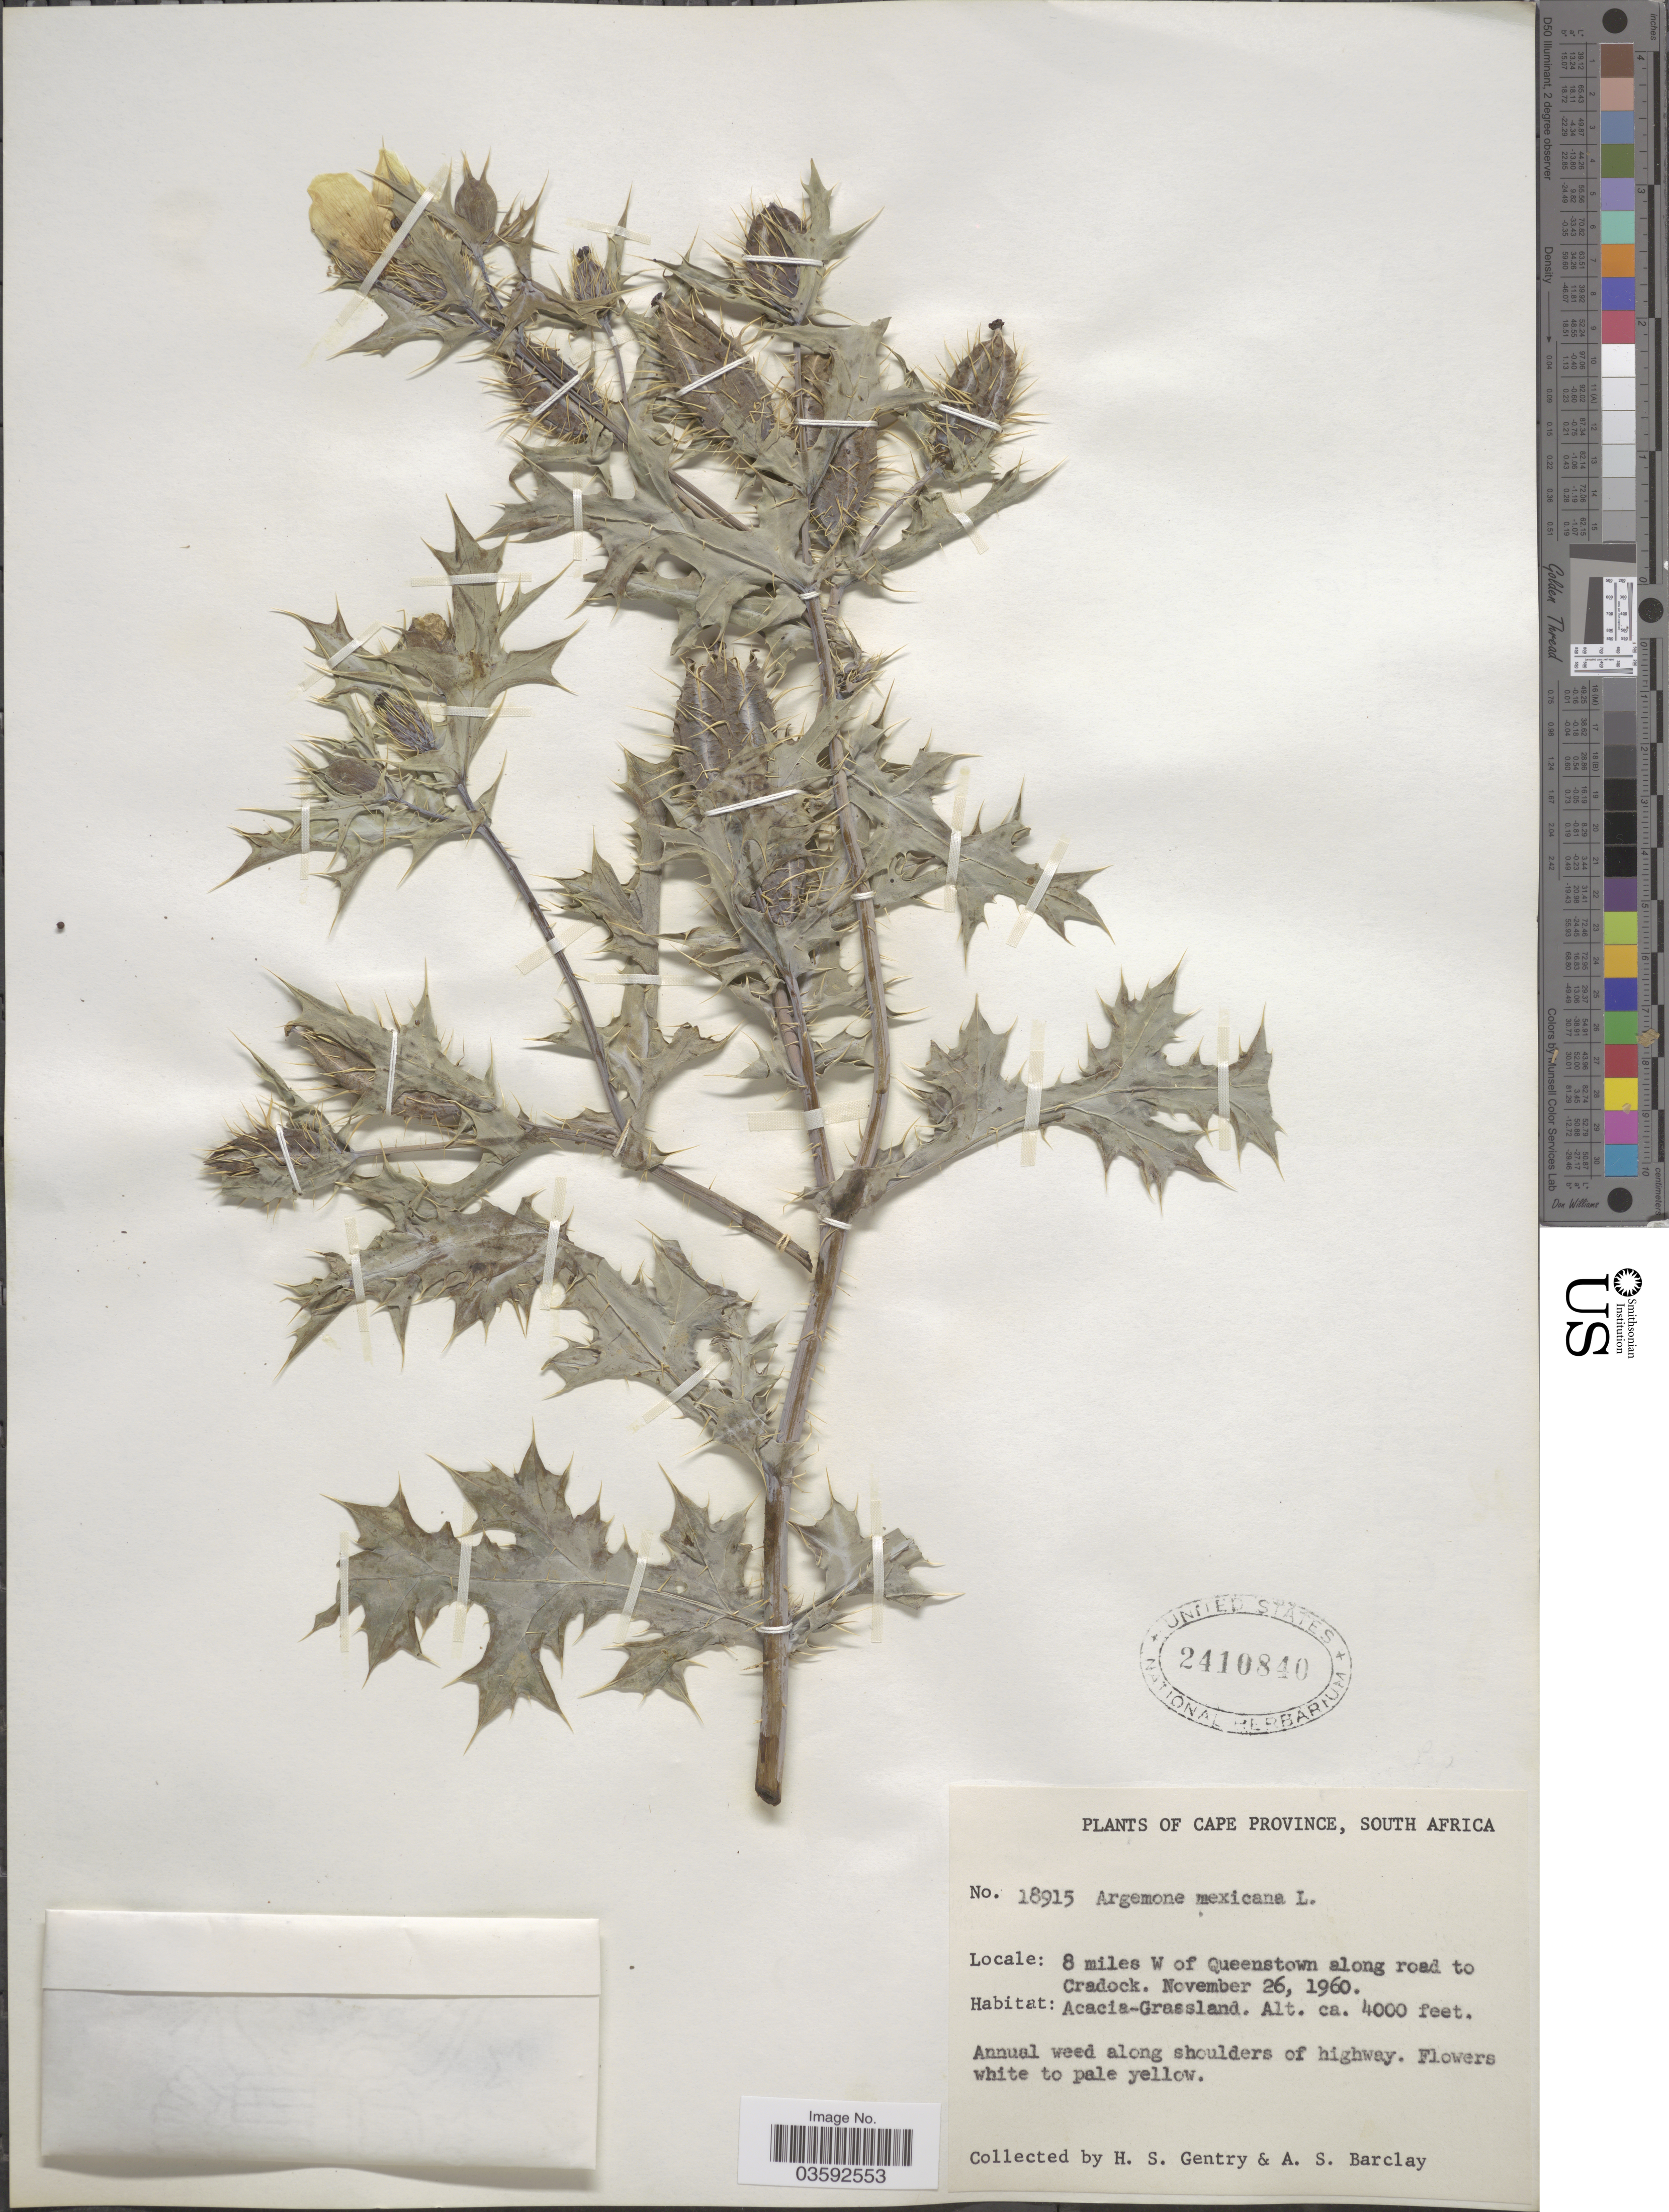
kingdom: Plantae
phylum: Tracheophyta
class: Magnoliopsida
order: Ranunculales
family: Papaveraceae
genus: Argemone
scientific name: Argemone mexicana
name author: L.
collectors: H. S. Gentry & A. S. Barclay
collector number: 18915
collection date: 1960-11-26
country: South Africa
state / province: Eastern Cape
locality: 8 miles W of Queenstown along road to Cradock.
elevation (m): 1219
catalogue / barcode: US 2410840